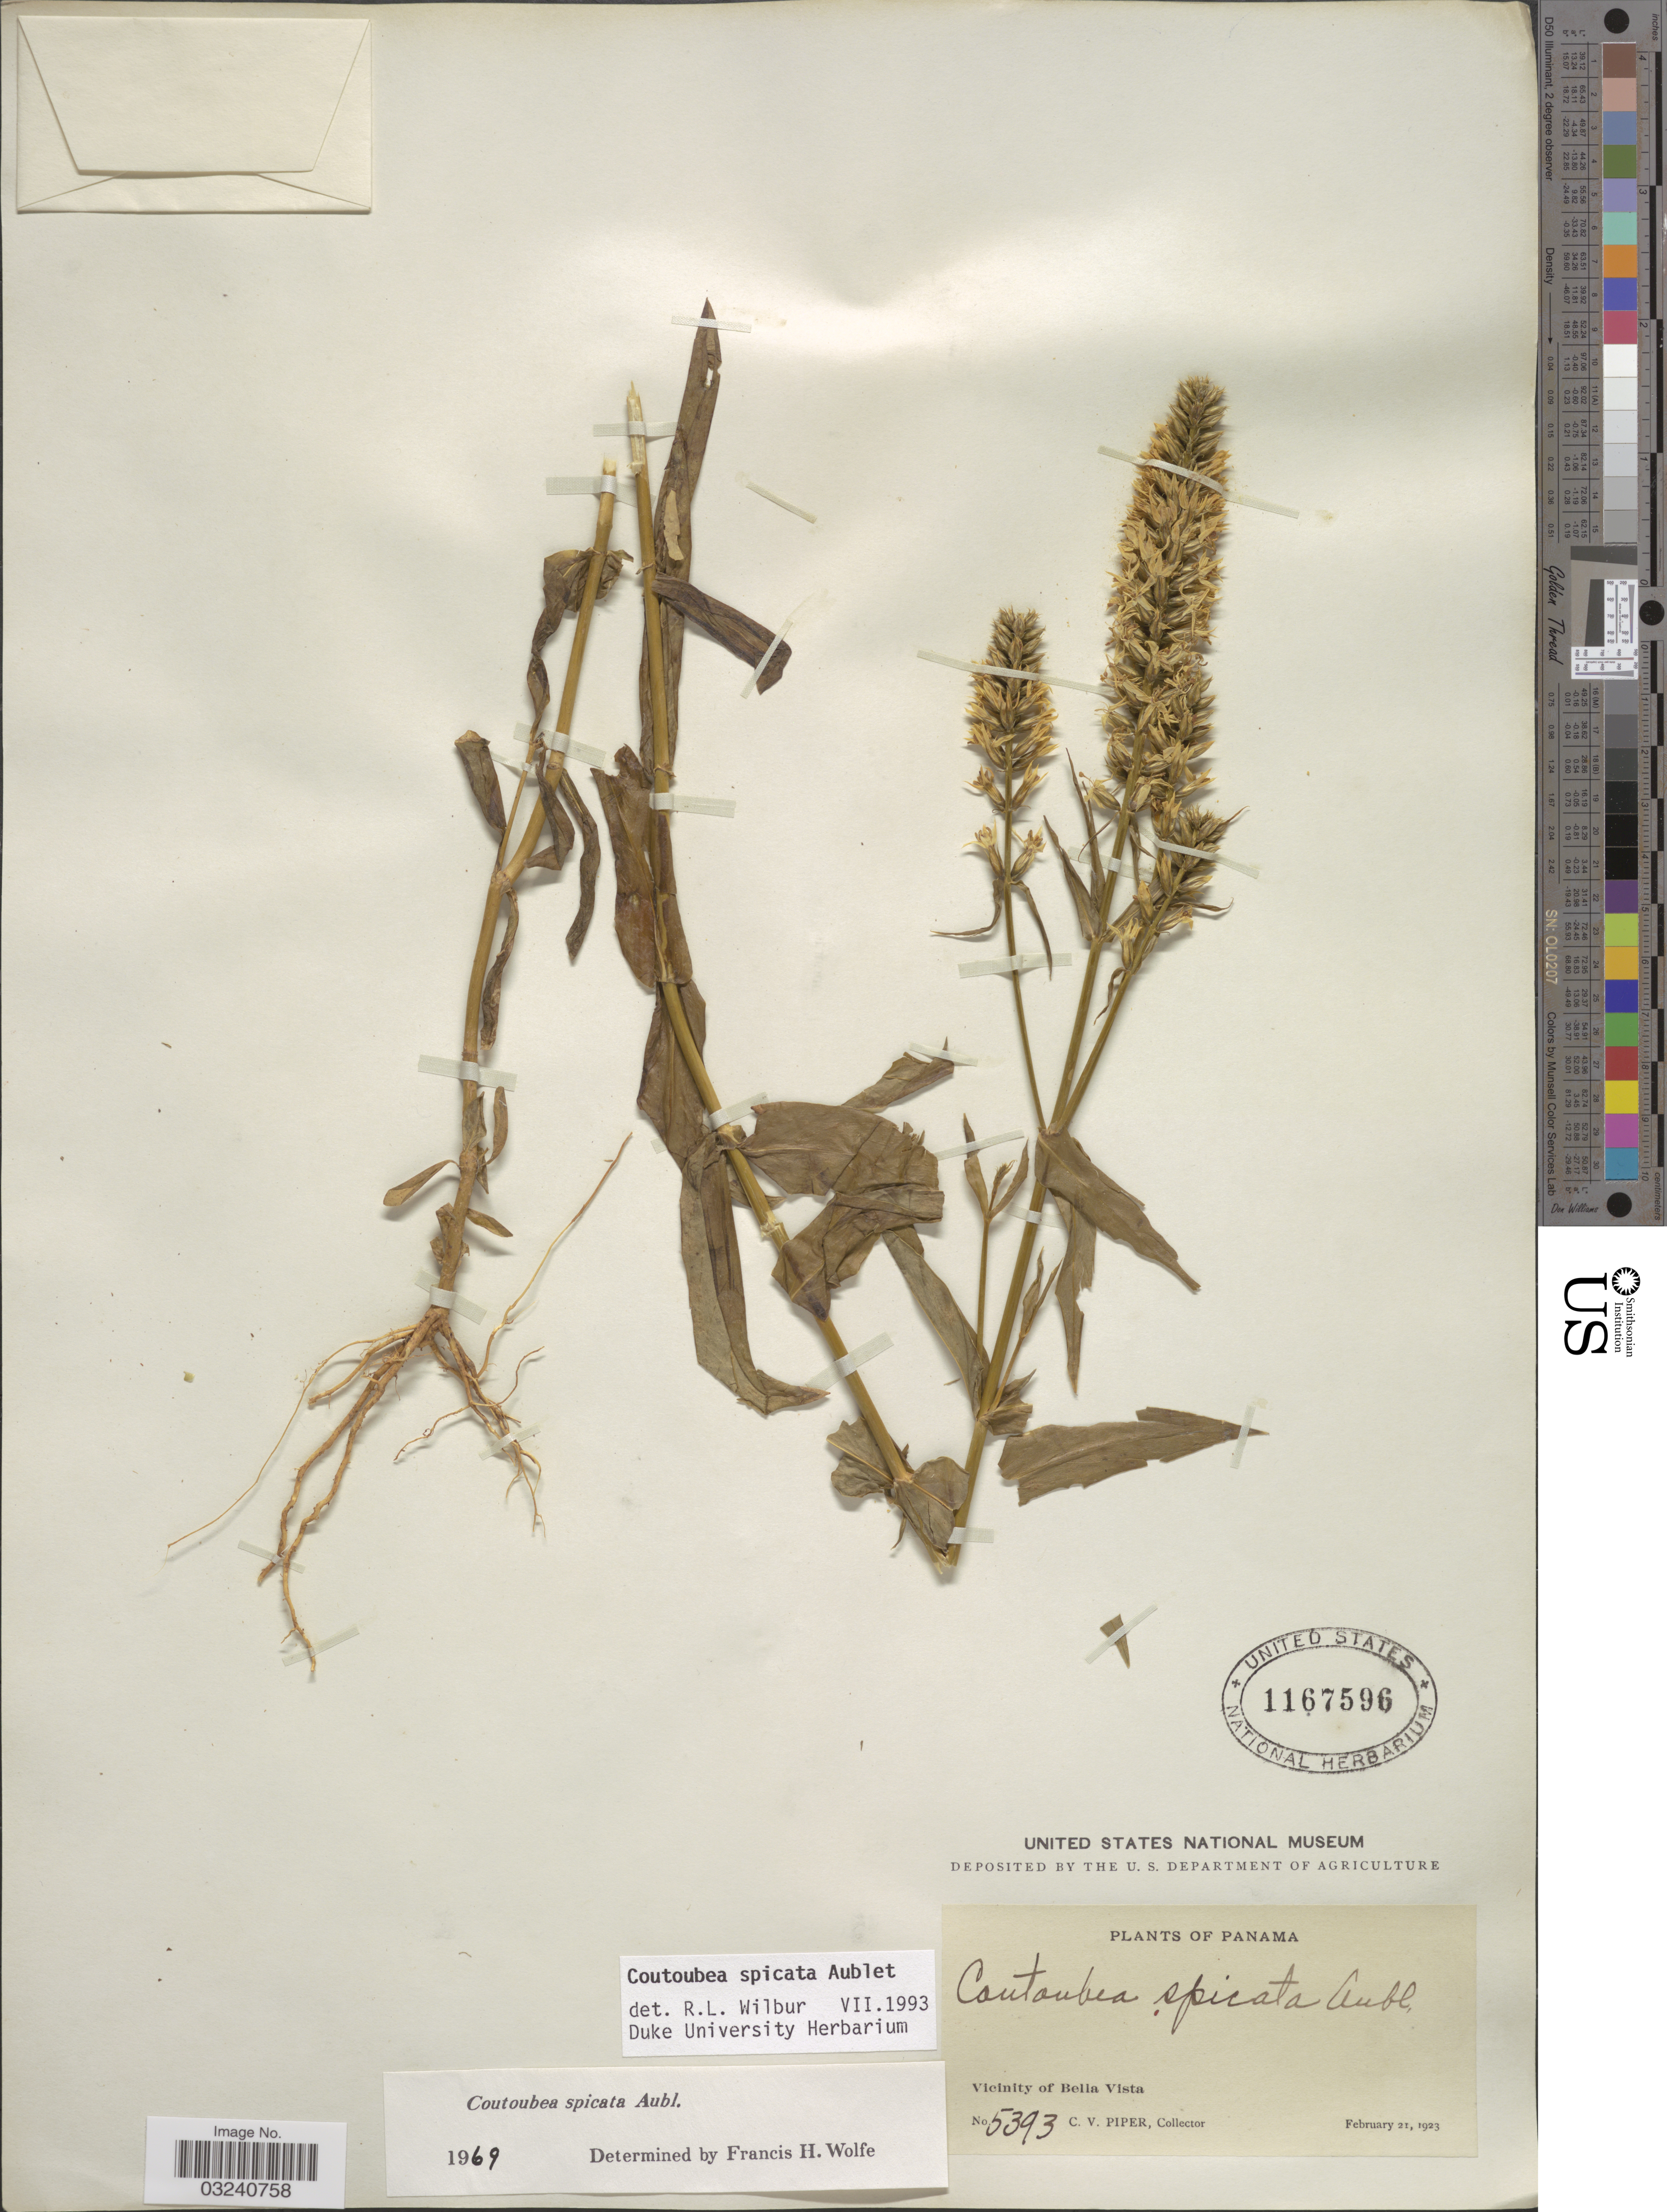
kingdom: Plantae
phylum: Tracheophyta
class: Magnoliopsida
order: Gentianales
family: Gentianaceae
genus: Coutoubea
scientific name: Coutoubea spicata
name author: Aubl.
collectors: C. V. Piper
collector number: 5393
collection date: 1923-02-21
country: Panama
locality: Vicinity of Bella Vista.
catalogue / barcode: US 1167596